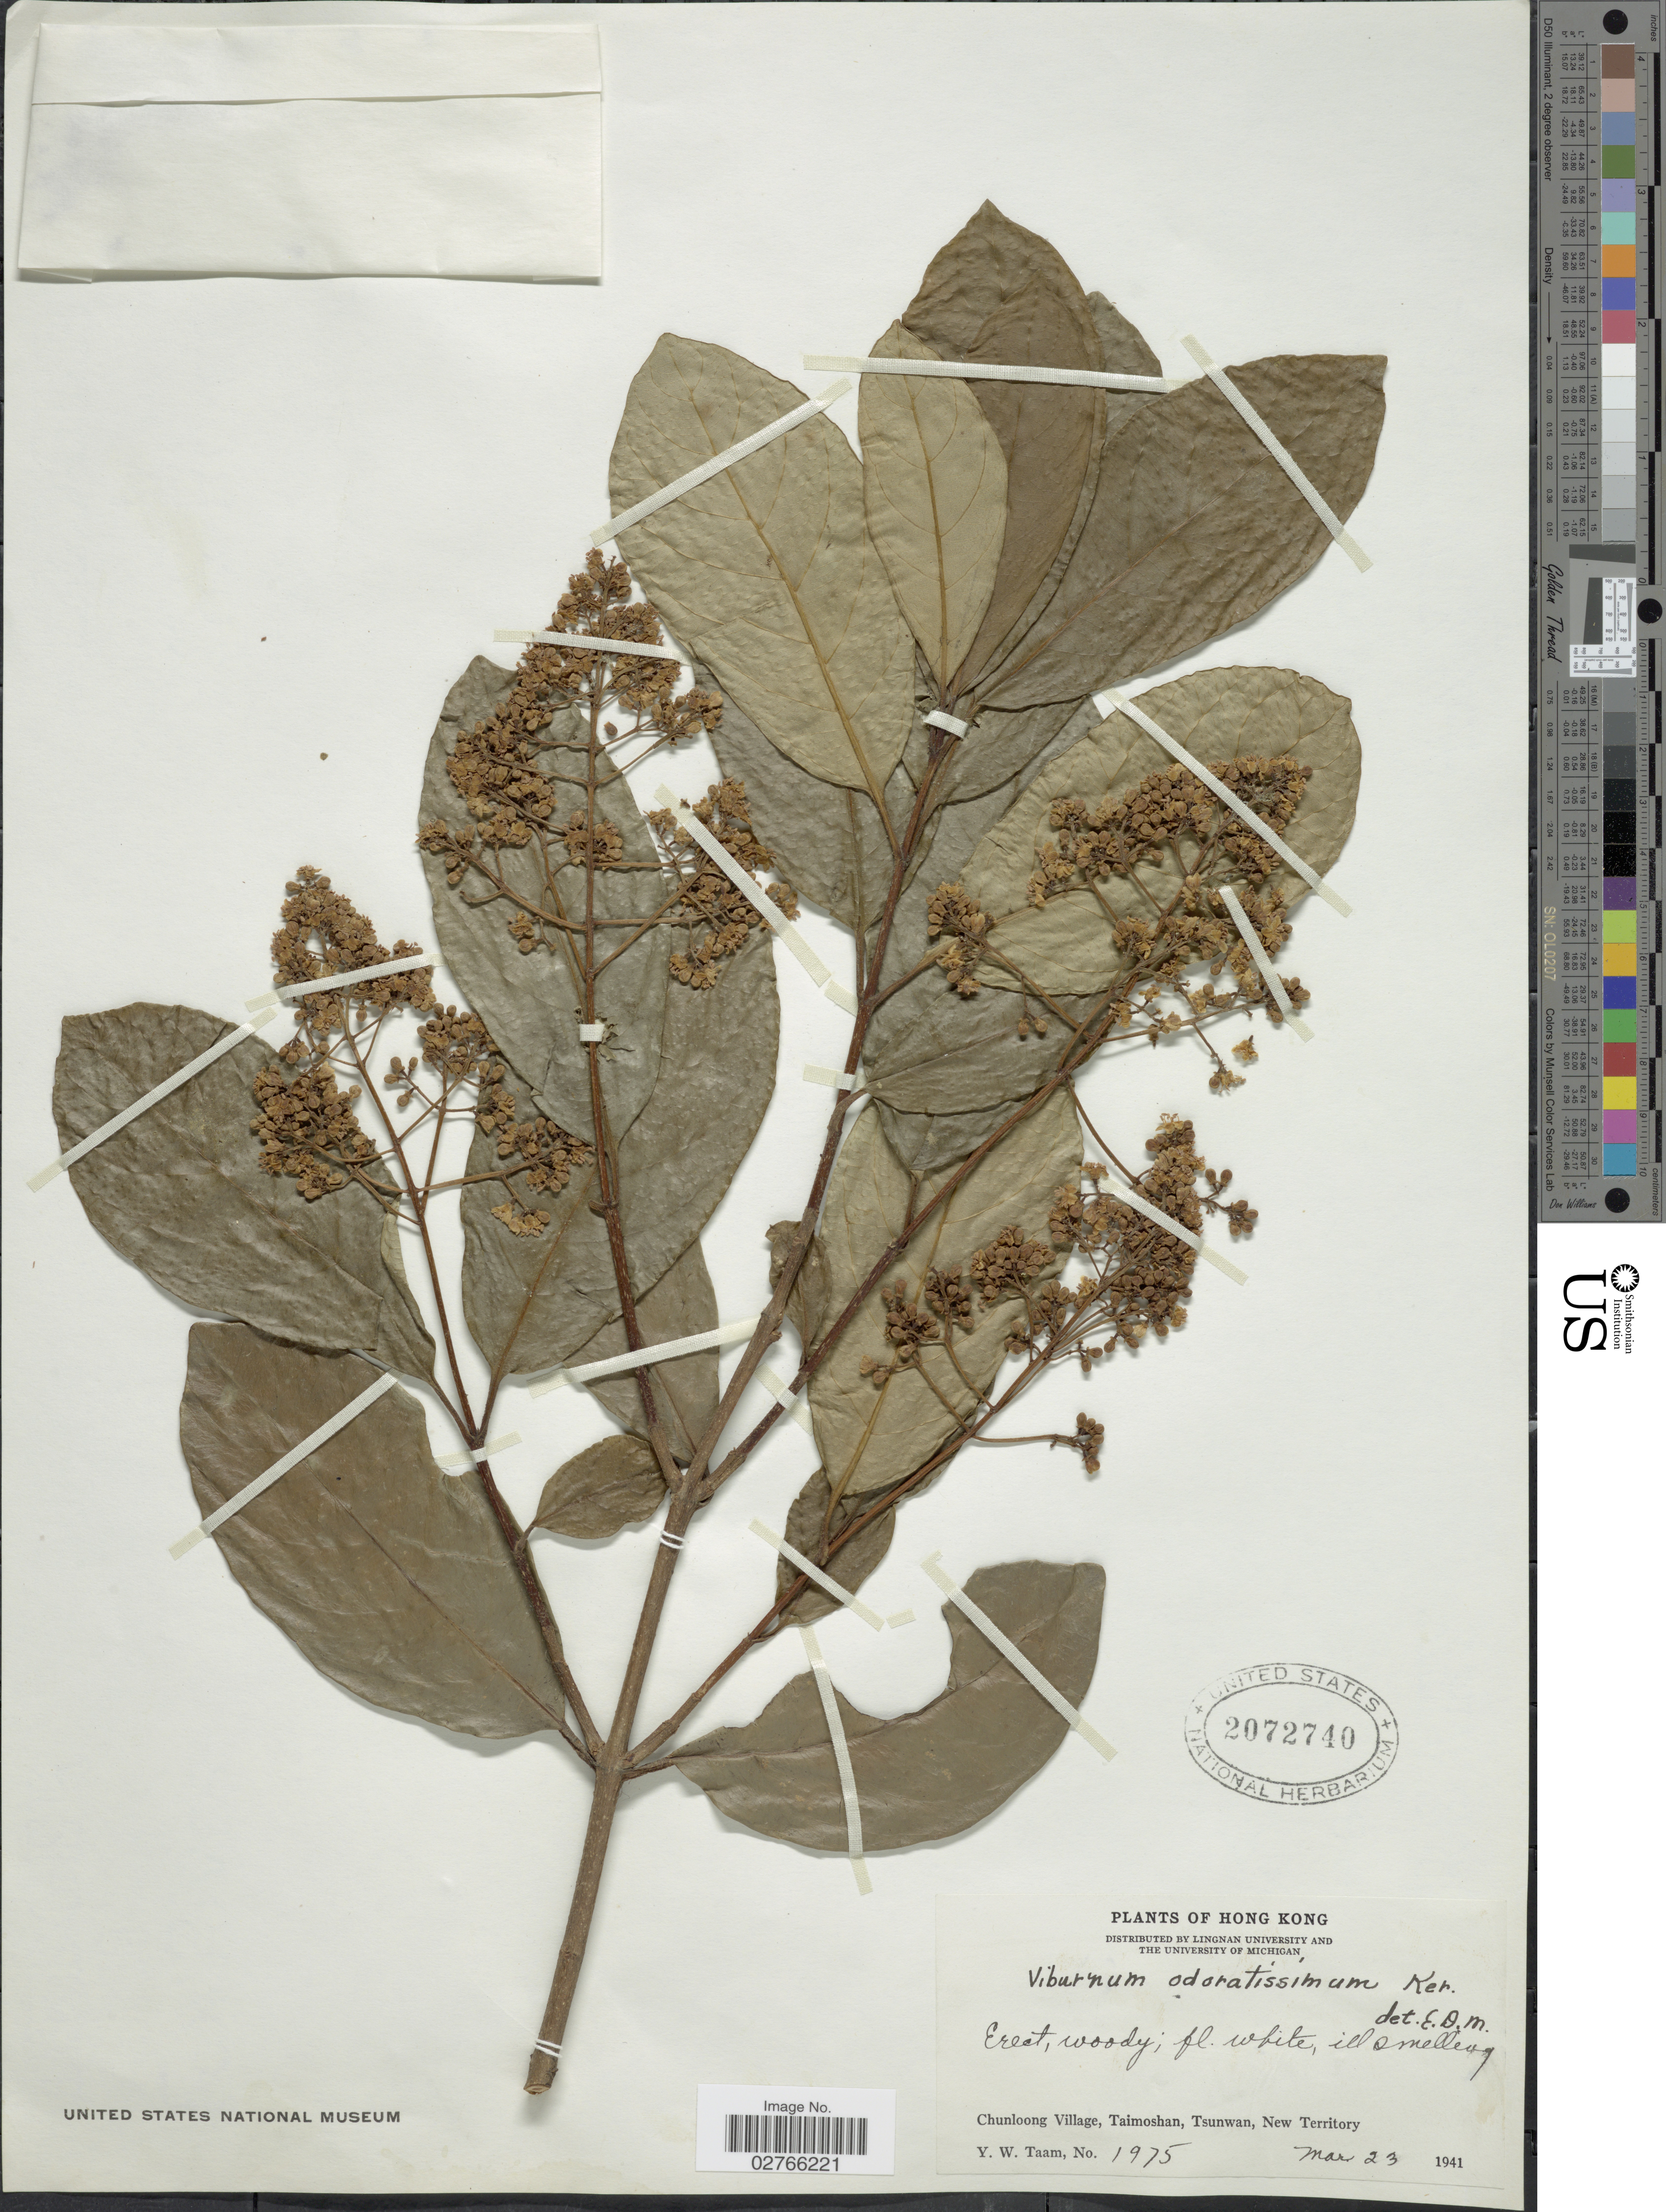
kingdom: Plantae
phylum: Tracheophyta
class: Magnoliopsida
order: Dipsacales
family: Viburnaceae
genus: Viburnum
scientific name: Viburnum odoratissimum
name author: Ker Gawl.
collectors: Y. W. Taam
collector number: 1975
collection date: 1941-05-23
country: China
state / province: Hong Kong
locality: Chunloong Village, Taimoshan, Tsunwan, New Territory.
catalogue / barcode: US 2072740